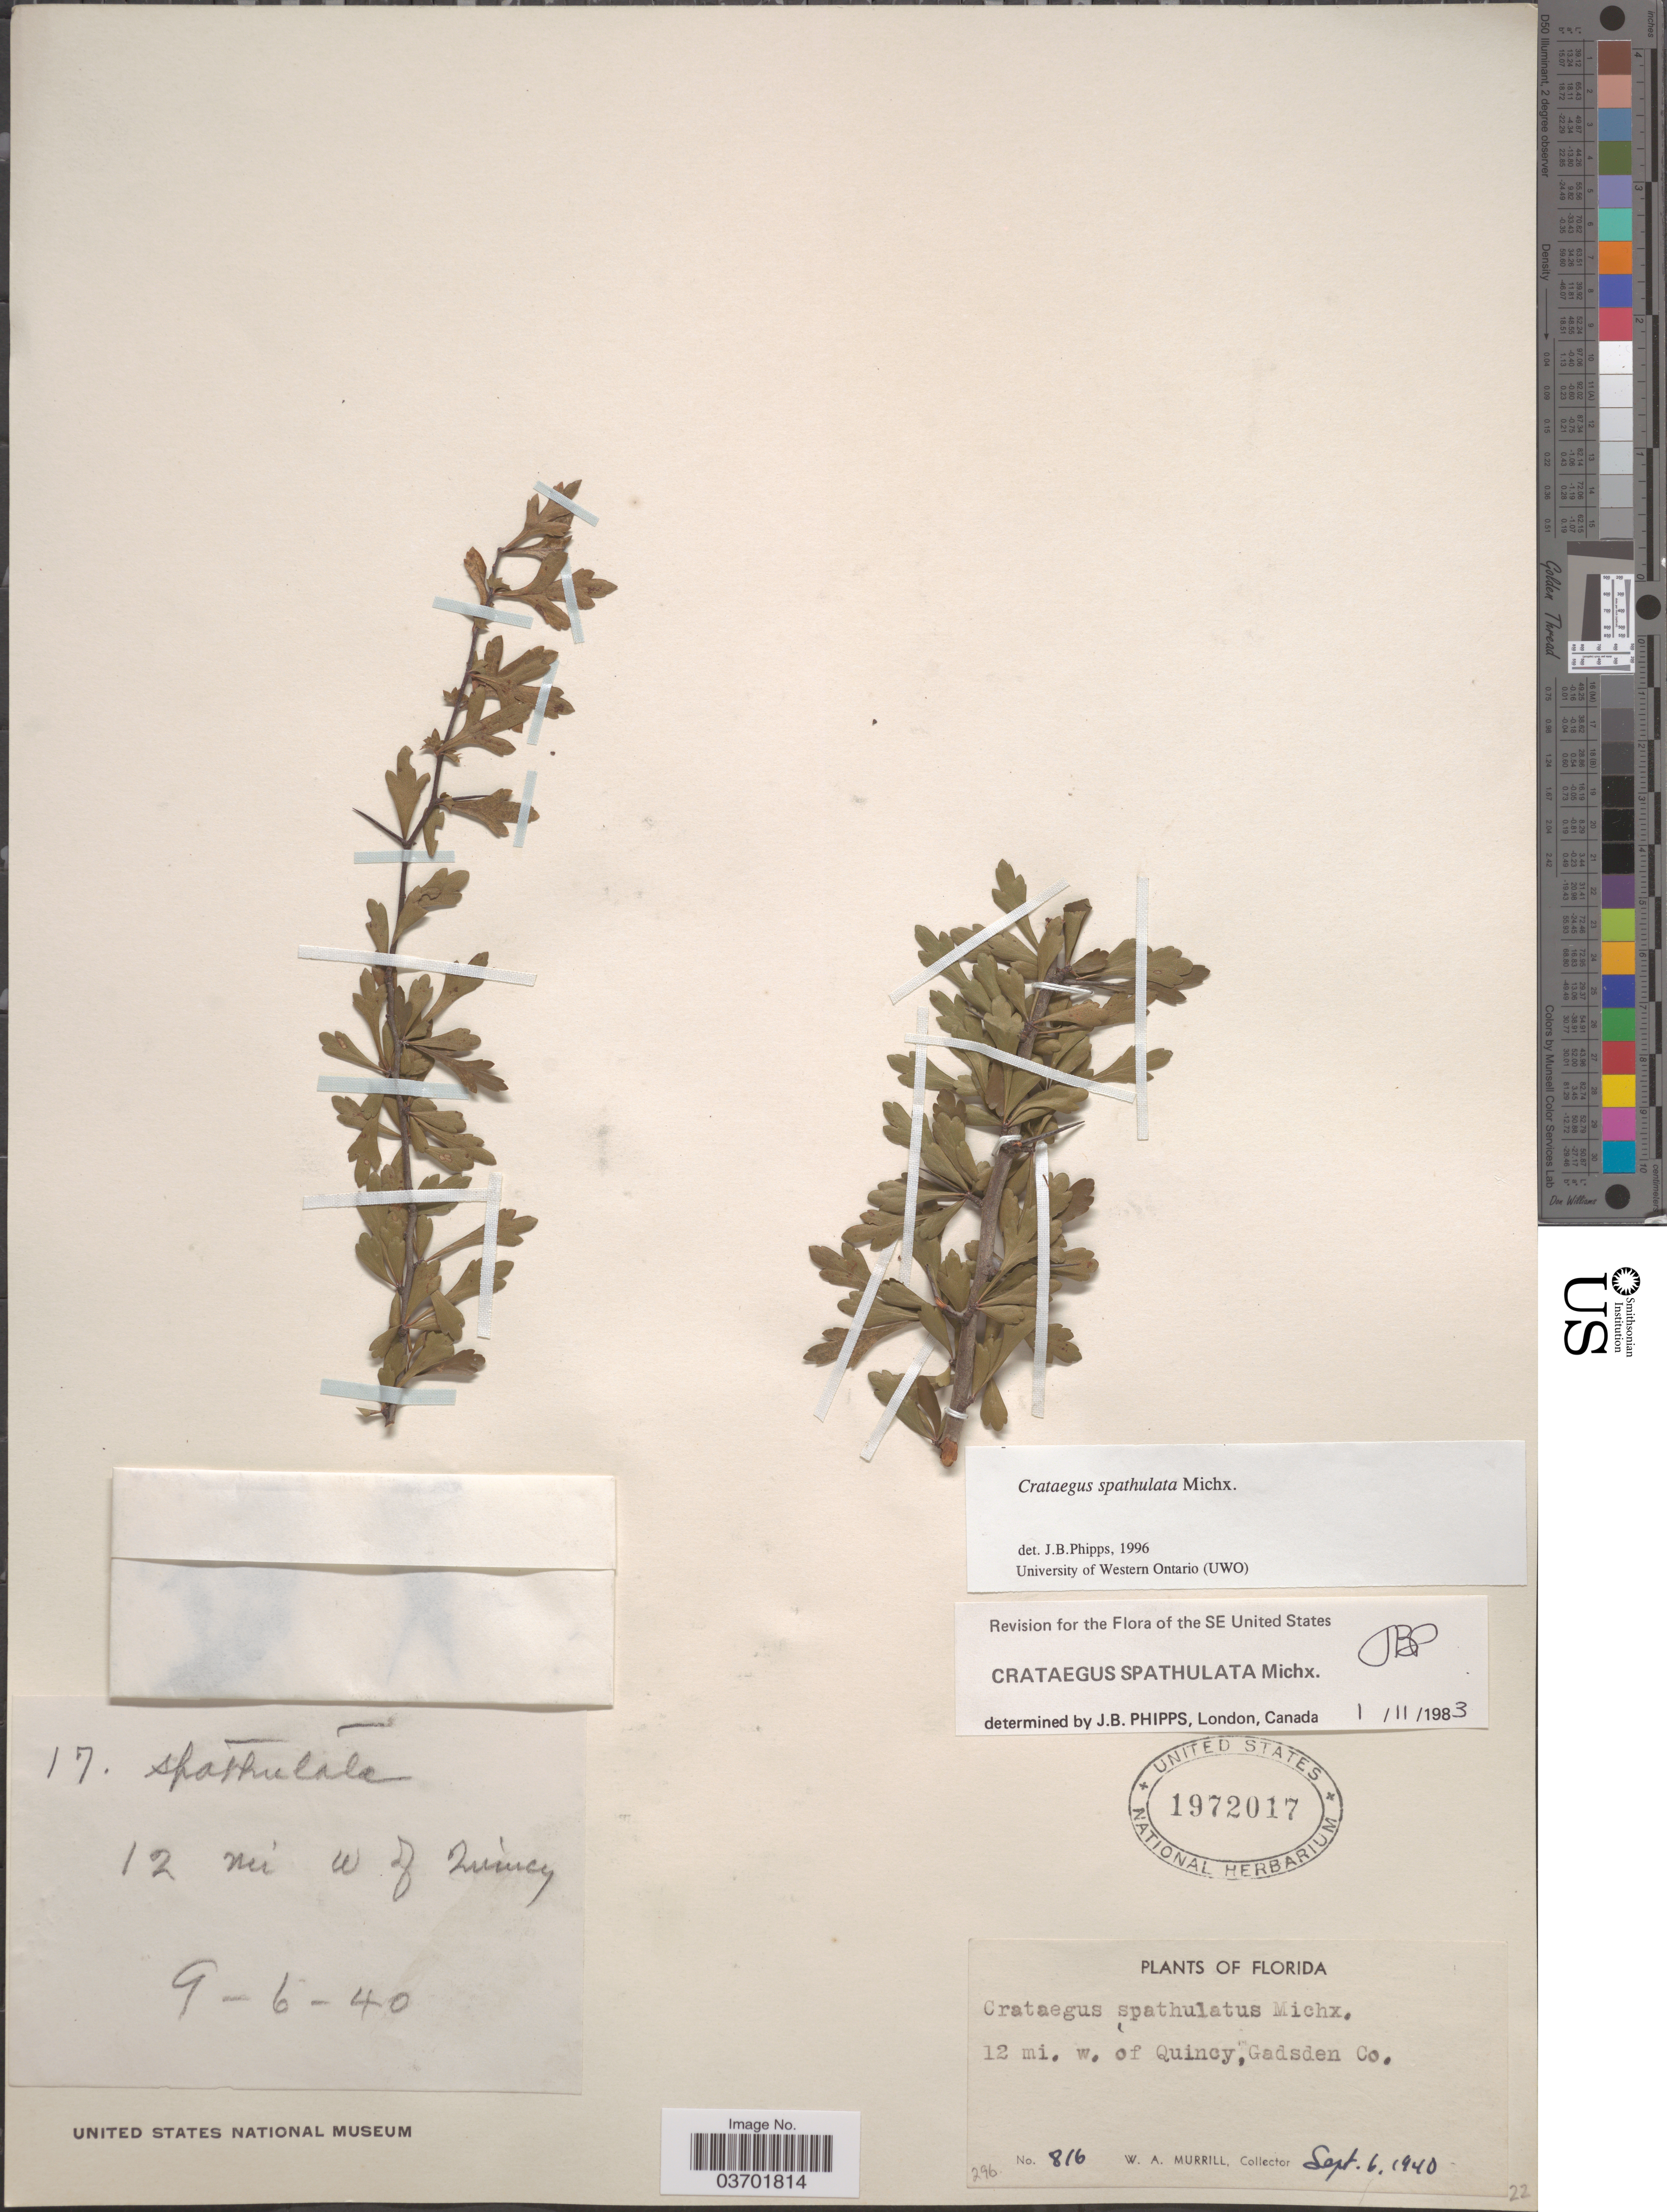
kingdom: Plantae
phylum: Tracheophyta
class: Magnoliopsida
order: Rosales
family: Rosaceae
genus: Crataegus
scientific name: Crataegus spathulata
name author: Michx.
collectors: W. A. Murrill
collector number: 816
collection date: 1940-09-06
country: United States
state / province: Florida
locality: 12 mi. w. of Quincy, Gadsden Co.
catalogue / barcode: US 1972017